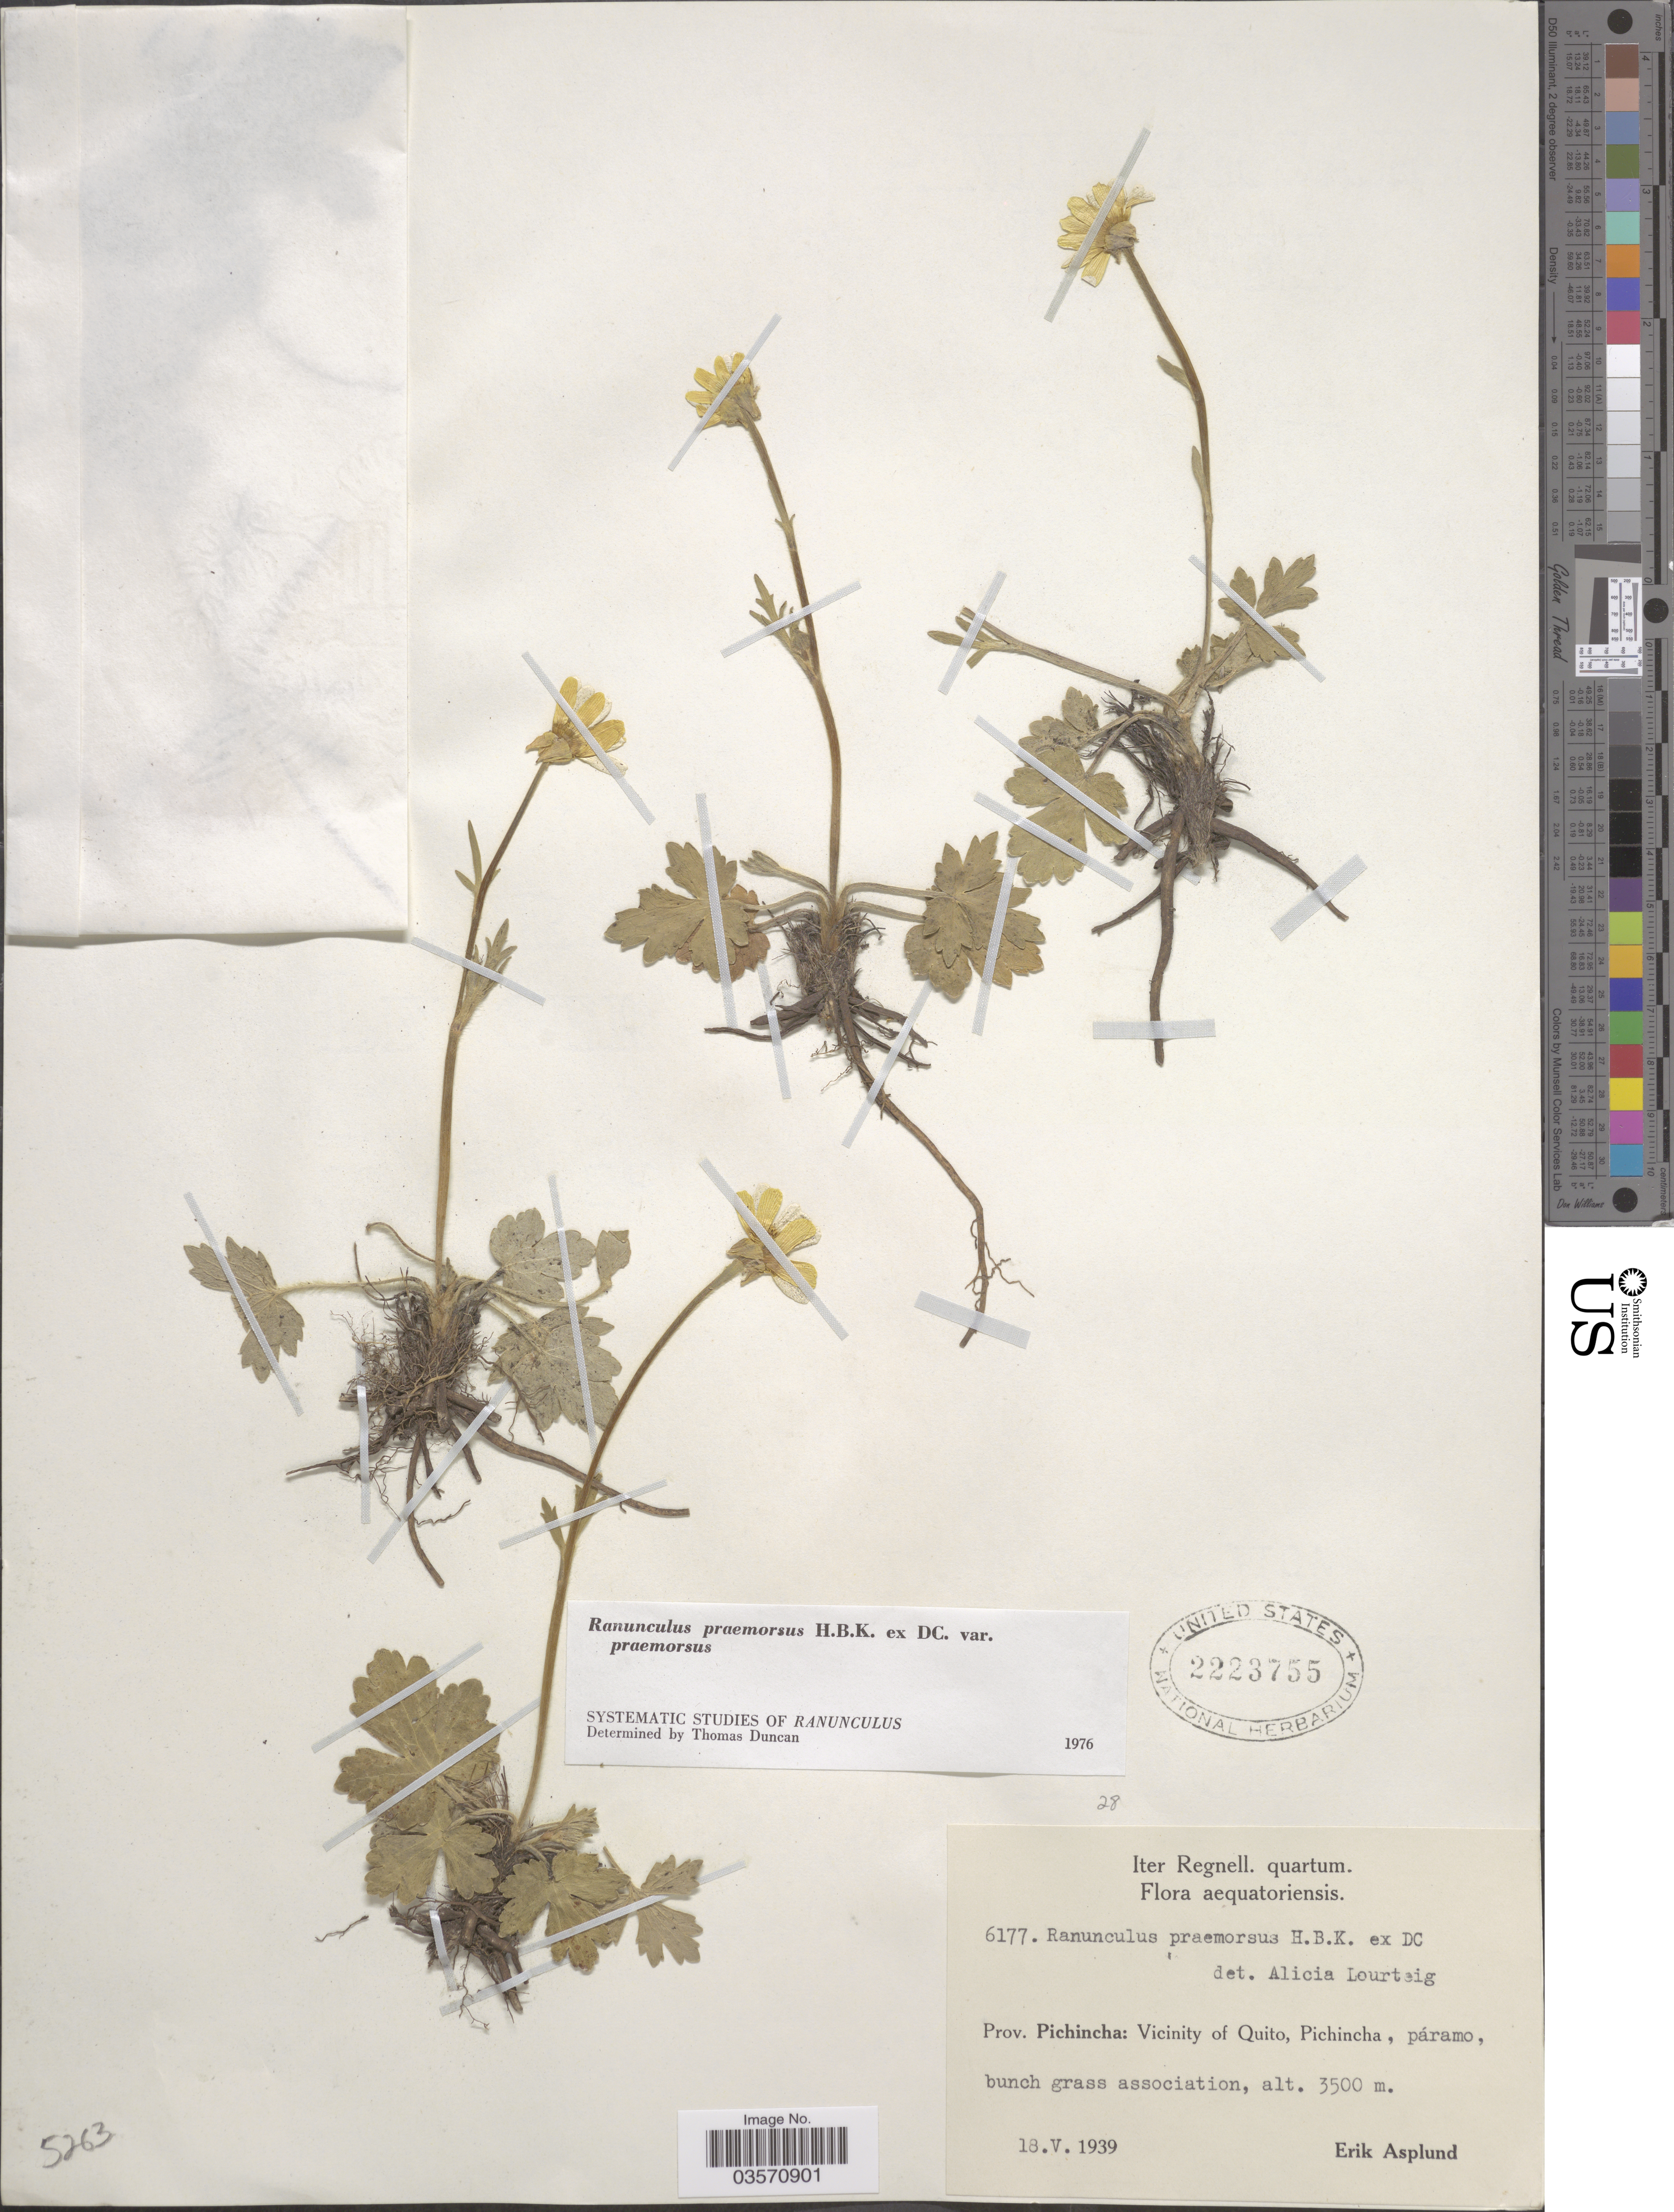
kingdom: Plantae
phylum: Tracheophyta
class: Magnoliopsida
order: Ranunculales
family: Ranunculaceae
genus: Ranunculus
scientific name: Ranunculus praemorsus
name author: Kunth ex DC.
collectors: E. Asplund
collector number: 6177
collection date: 1939-05-18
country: Ecuador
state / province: Pichincha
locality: Vicinity of Quito, Pichincha, páramo.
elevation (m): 3500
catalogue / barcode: US 2223755